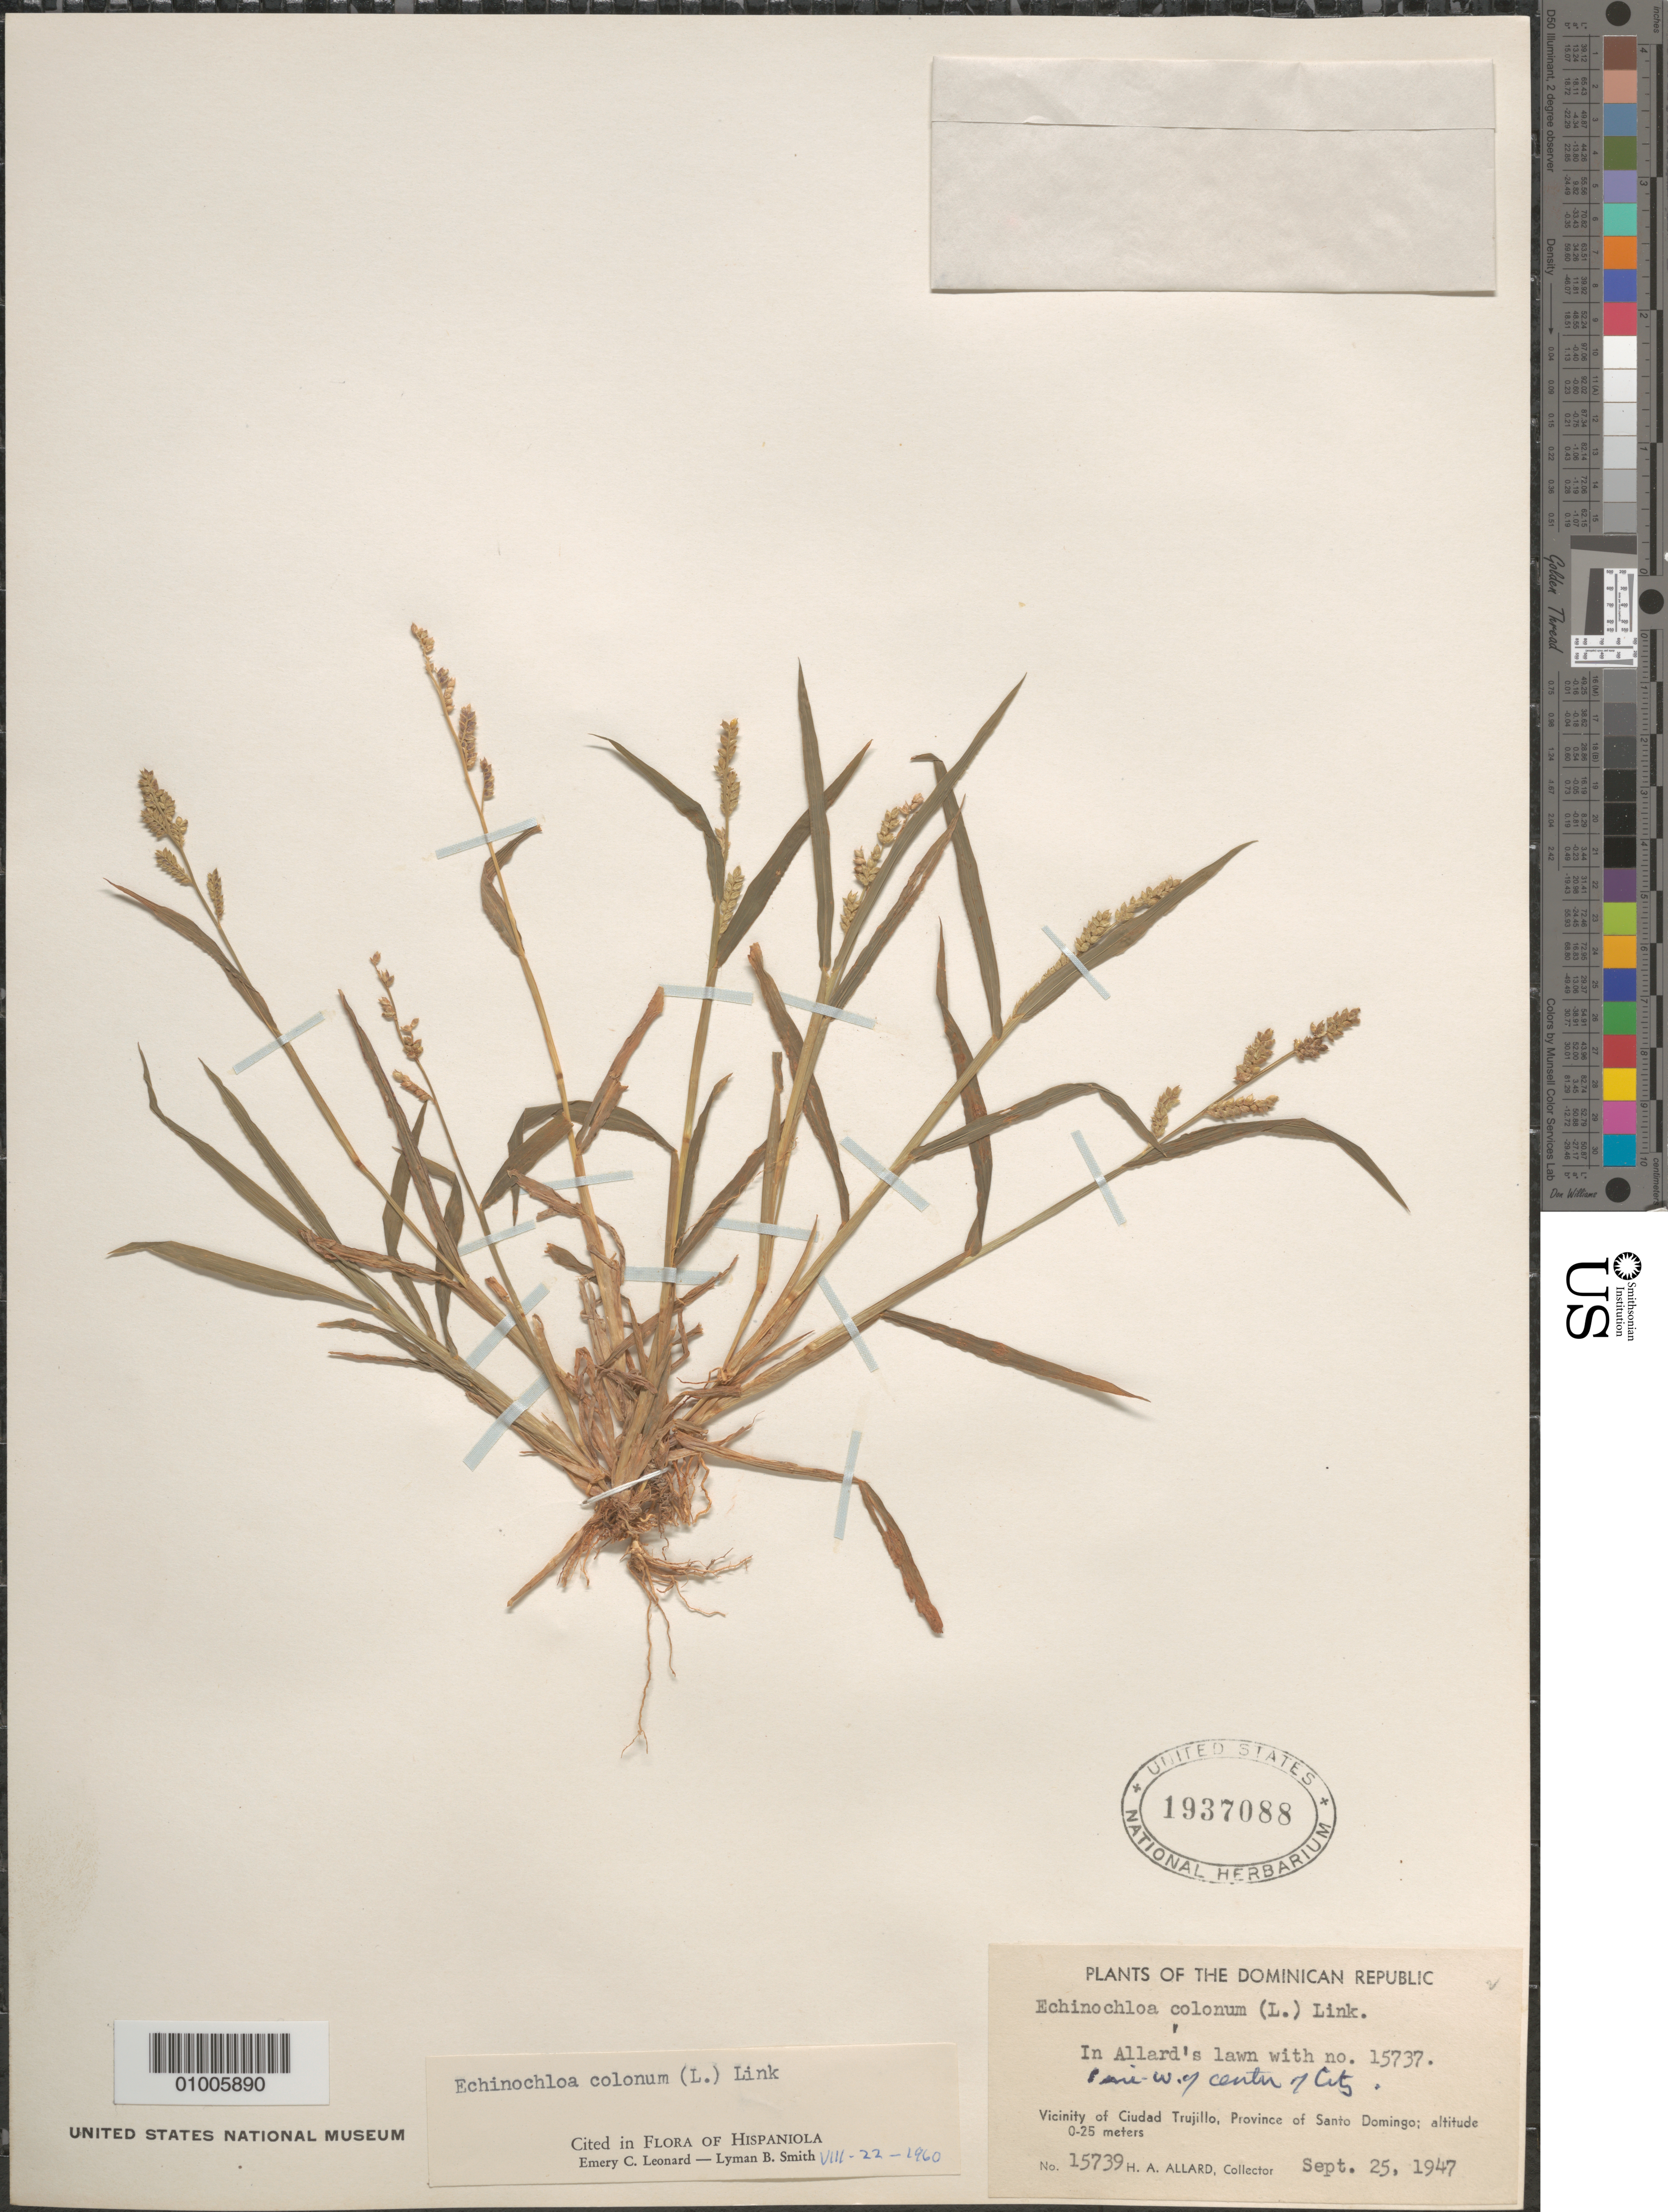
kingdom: Plantae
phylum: Tracheophyta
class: Liliopsida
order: Poales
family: Poaceae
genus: Echinochloa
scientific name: Echinochloa colona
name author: (L.) Link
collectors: H. A. Allard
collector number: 15739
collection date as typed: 25 Sep 1947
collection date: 1947-09-25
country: Dominican Republic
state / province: La Vega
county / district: Santo Domingo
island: Hispaniola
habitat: in lawn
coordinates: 0 N, 0 E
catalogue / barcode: US 1937088